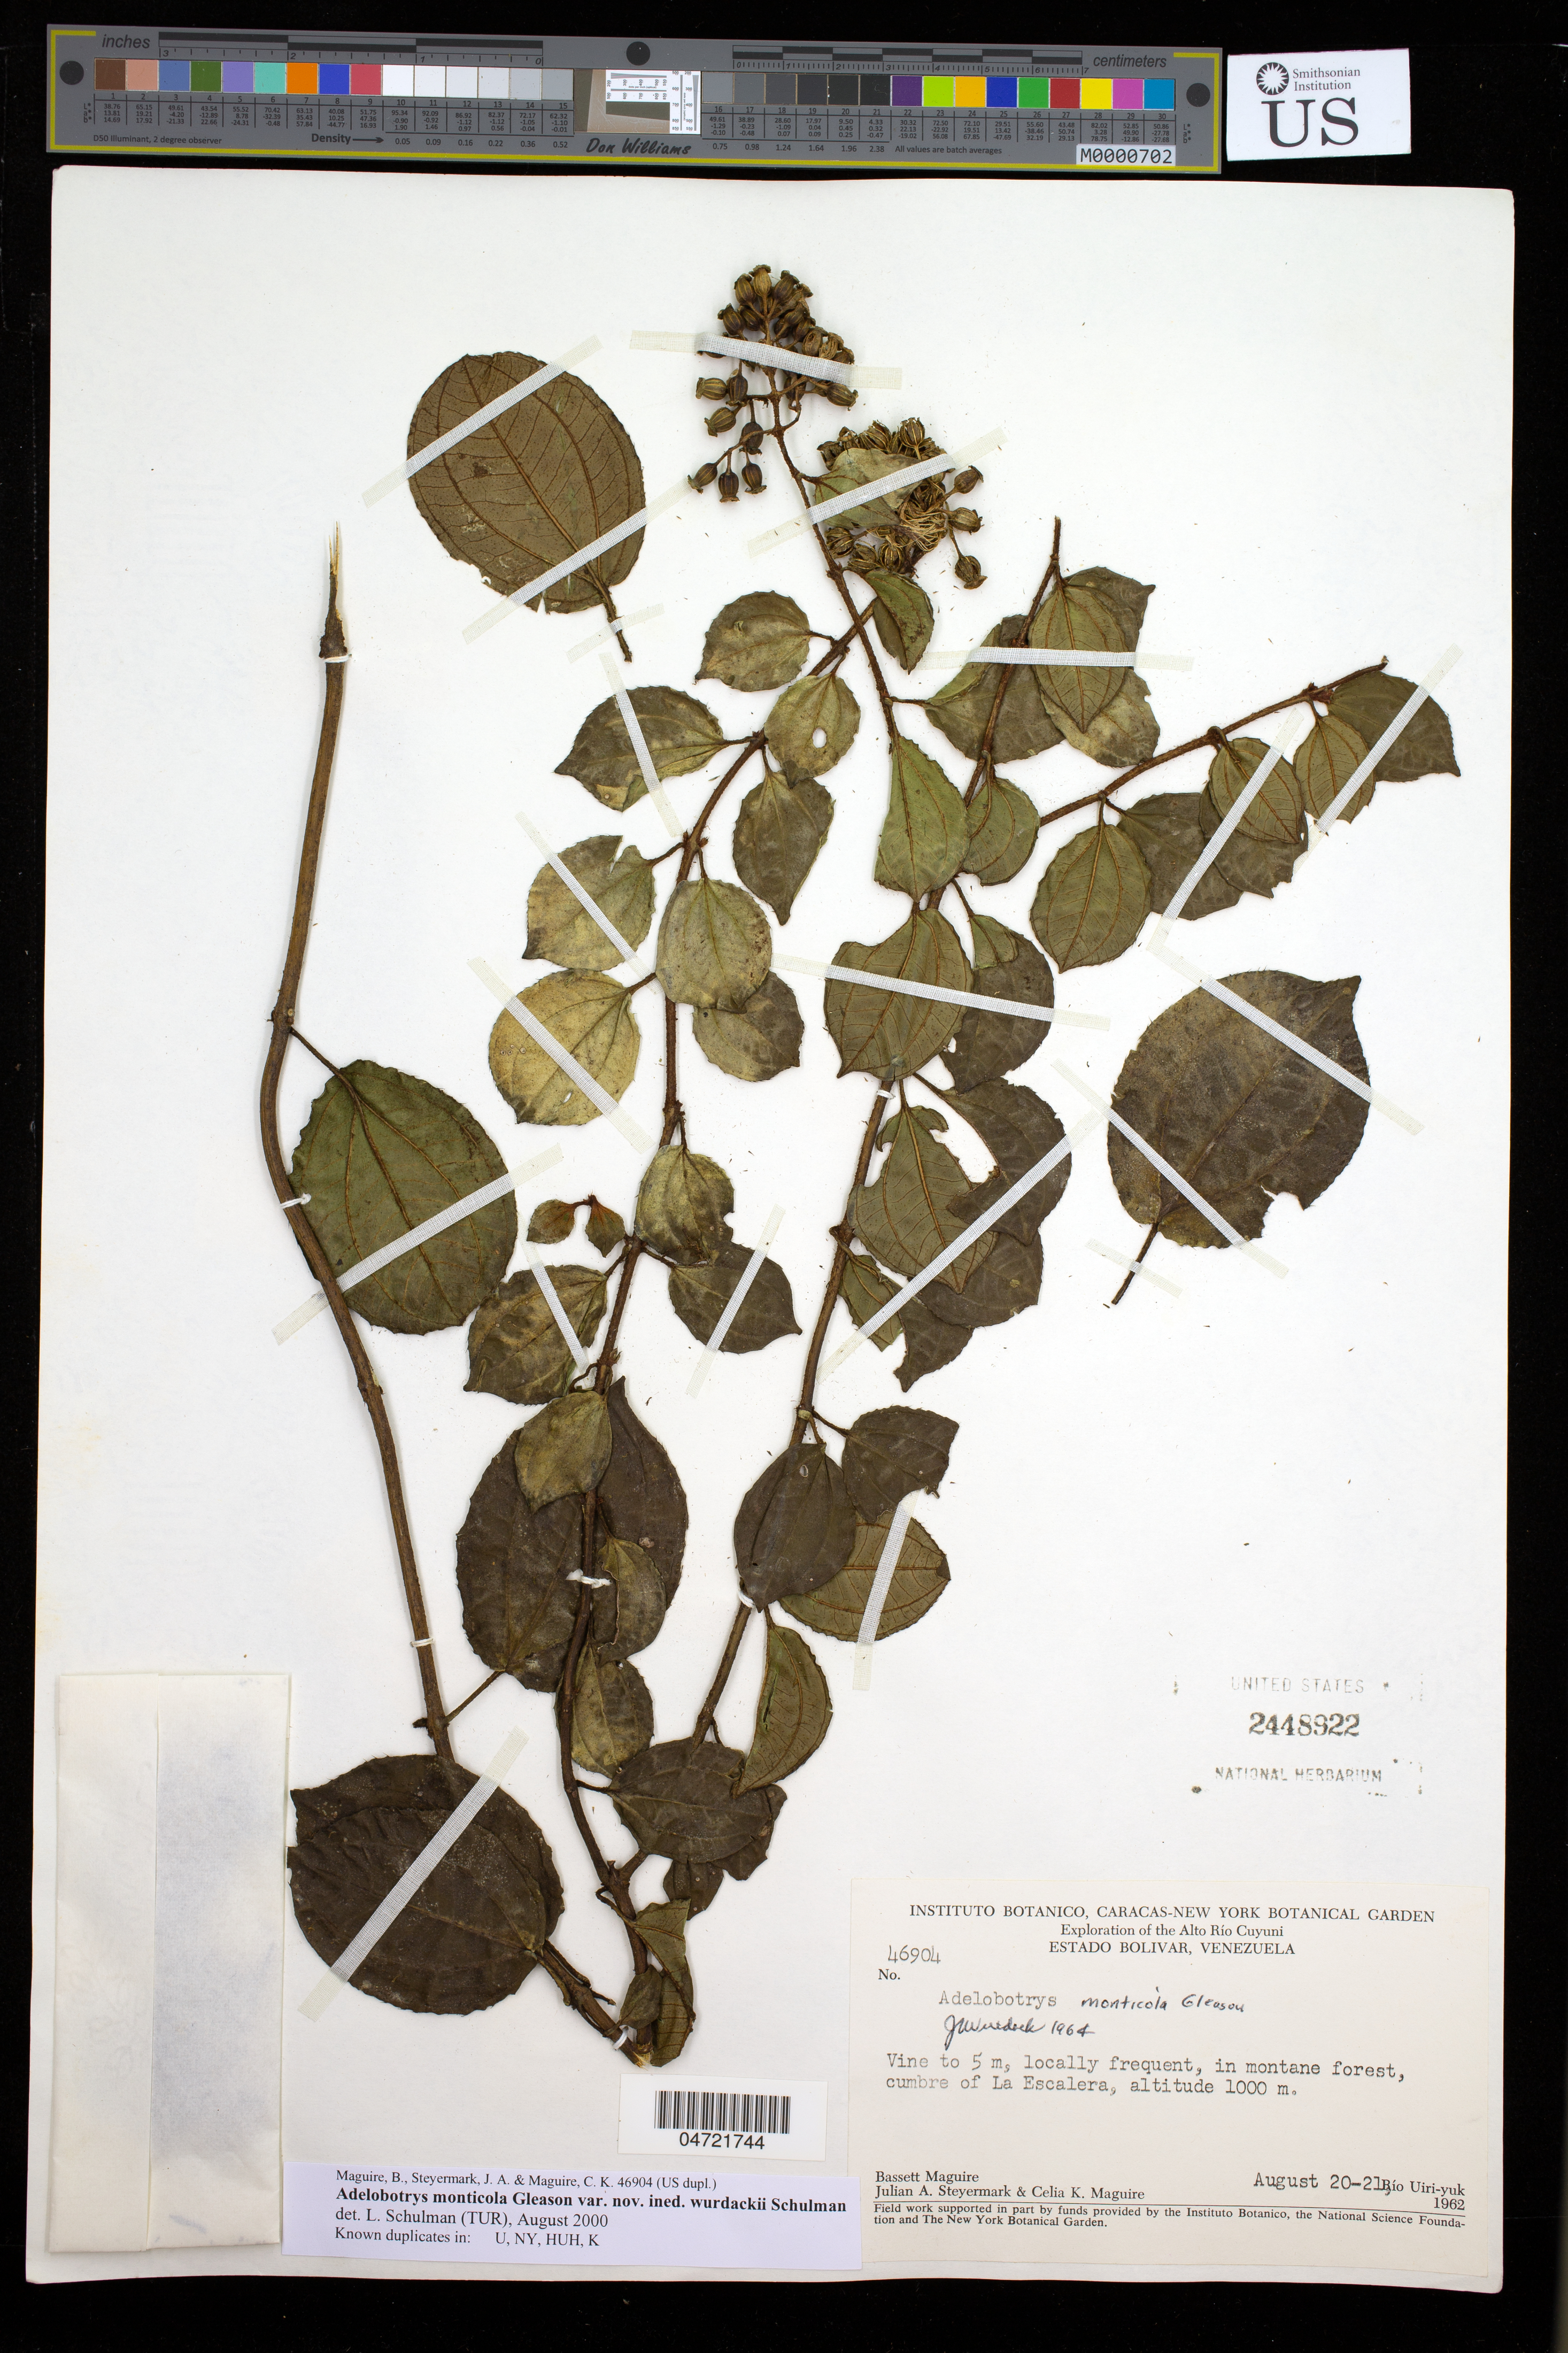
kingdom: Plantae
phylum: Tracheophyta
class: Magnoliopsida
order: Myrtales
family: Melastomataceae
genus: Adelobotrys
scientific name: Adelobotrys monticola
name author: Gleason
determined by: Schulman, Leif, (TUR), University of Turku (FINLAND)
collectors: B. Maguire, C. K. Maguire & G. Wilson-Browne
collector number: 46904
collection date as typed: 20-Aug-62 to 21-Aug-62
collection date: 1962-08-20/1962-08-21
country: Venezuela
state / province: Bolívar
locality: Alto Río Cuyuni, Río Uiri-yuk, La Escalera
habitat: In montane forest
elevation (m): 1000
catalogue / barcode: US 2448922